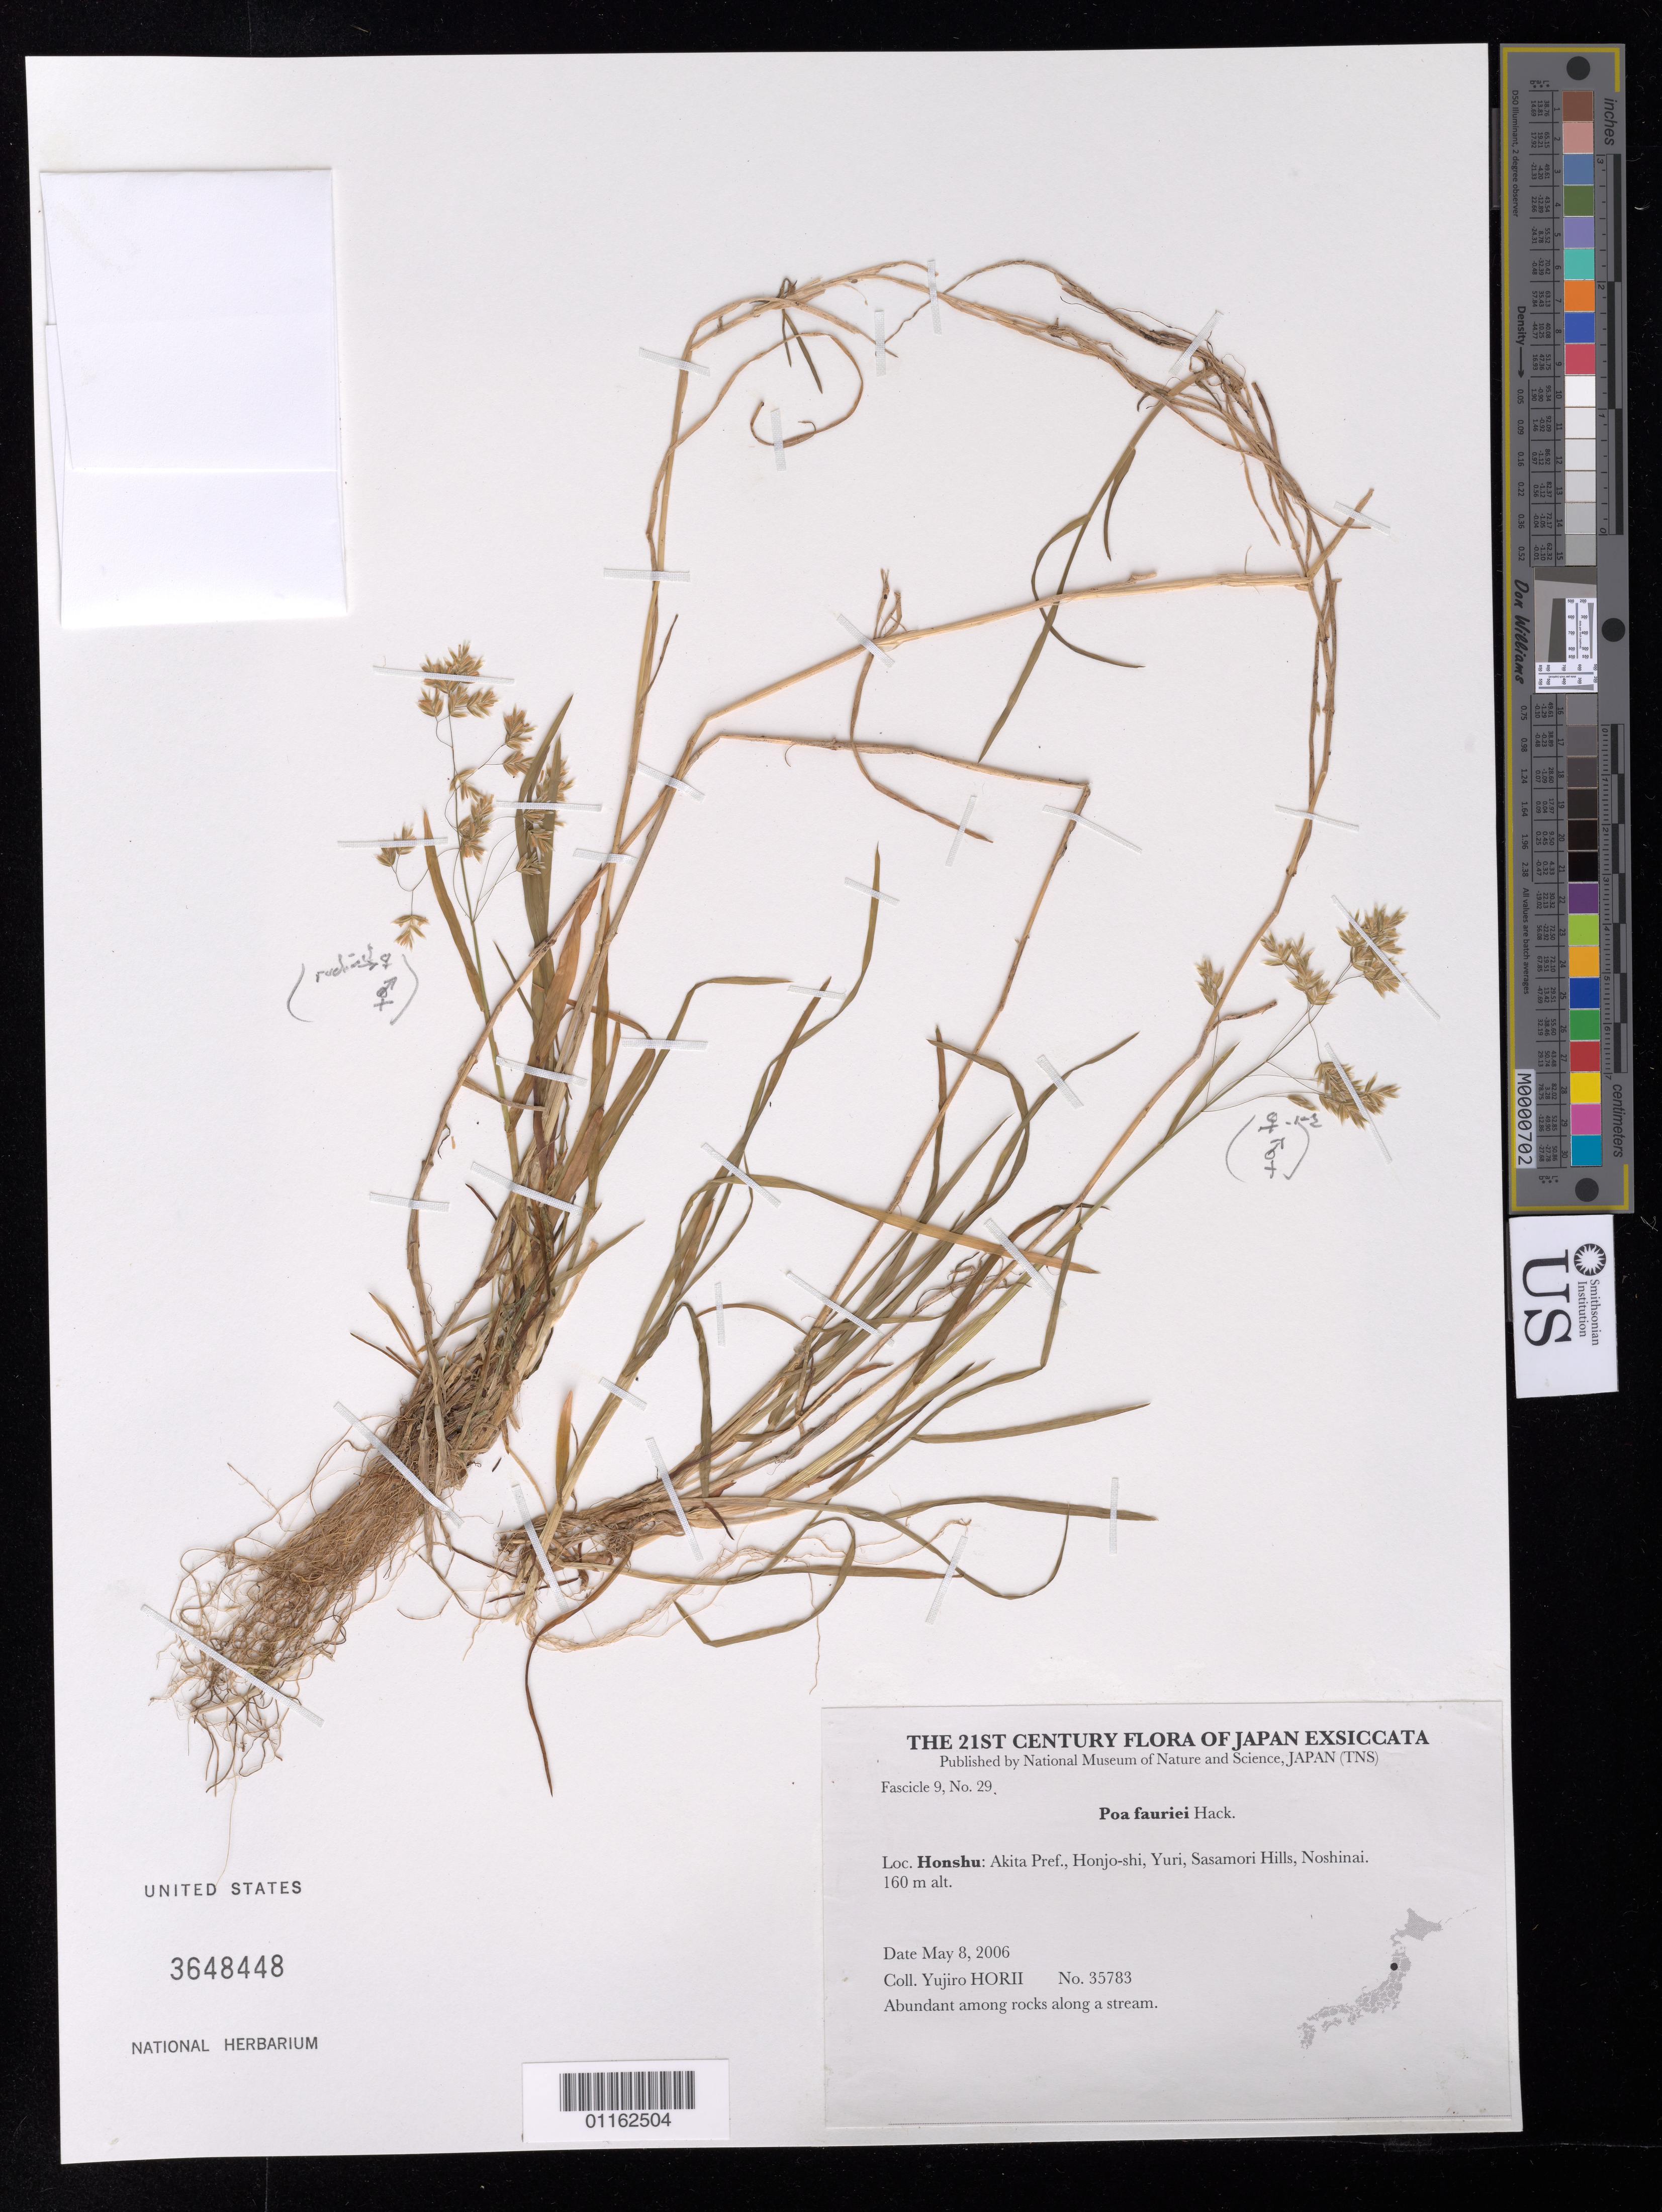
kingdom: Plantae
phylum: Tracheophyta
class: Liliopsida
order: Poales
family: Poaceae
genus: Poa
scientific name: Poa fauriei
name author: Hack.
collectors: Y. Horii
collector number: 35783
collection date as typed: May 8, 2006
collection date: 2006-05-08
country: Japan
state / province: Akita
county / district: Honjo-shi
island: Honshu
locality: Sasamori Hills, Noshinai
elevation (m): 160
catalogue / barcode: US 3648448